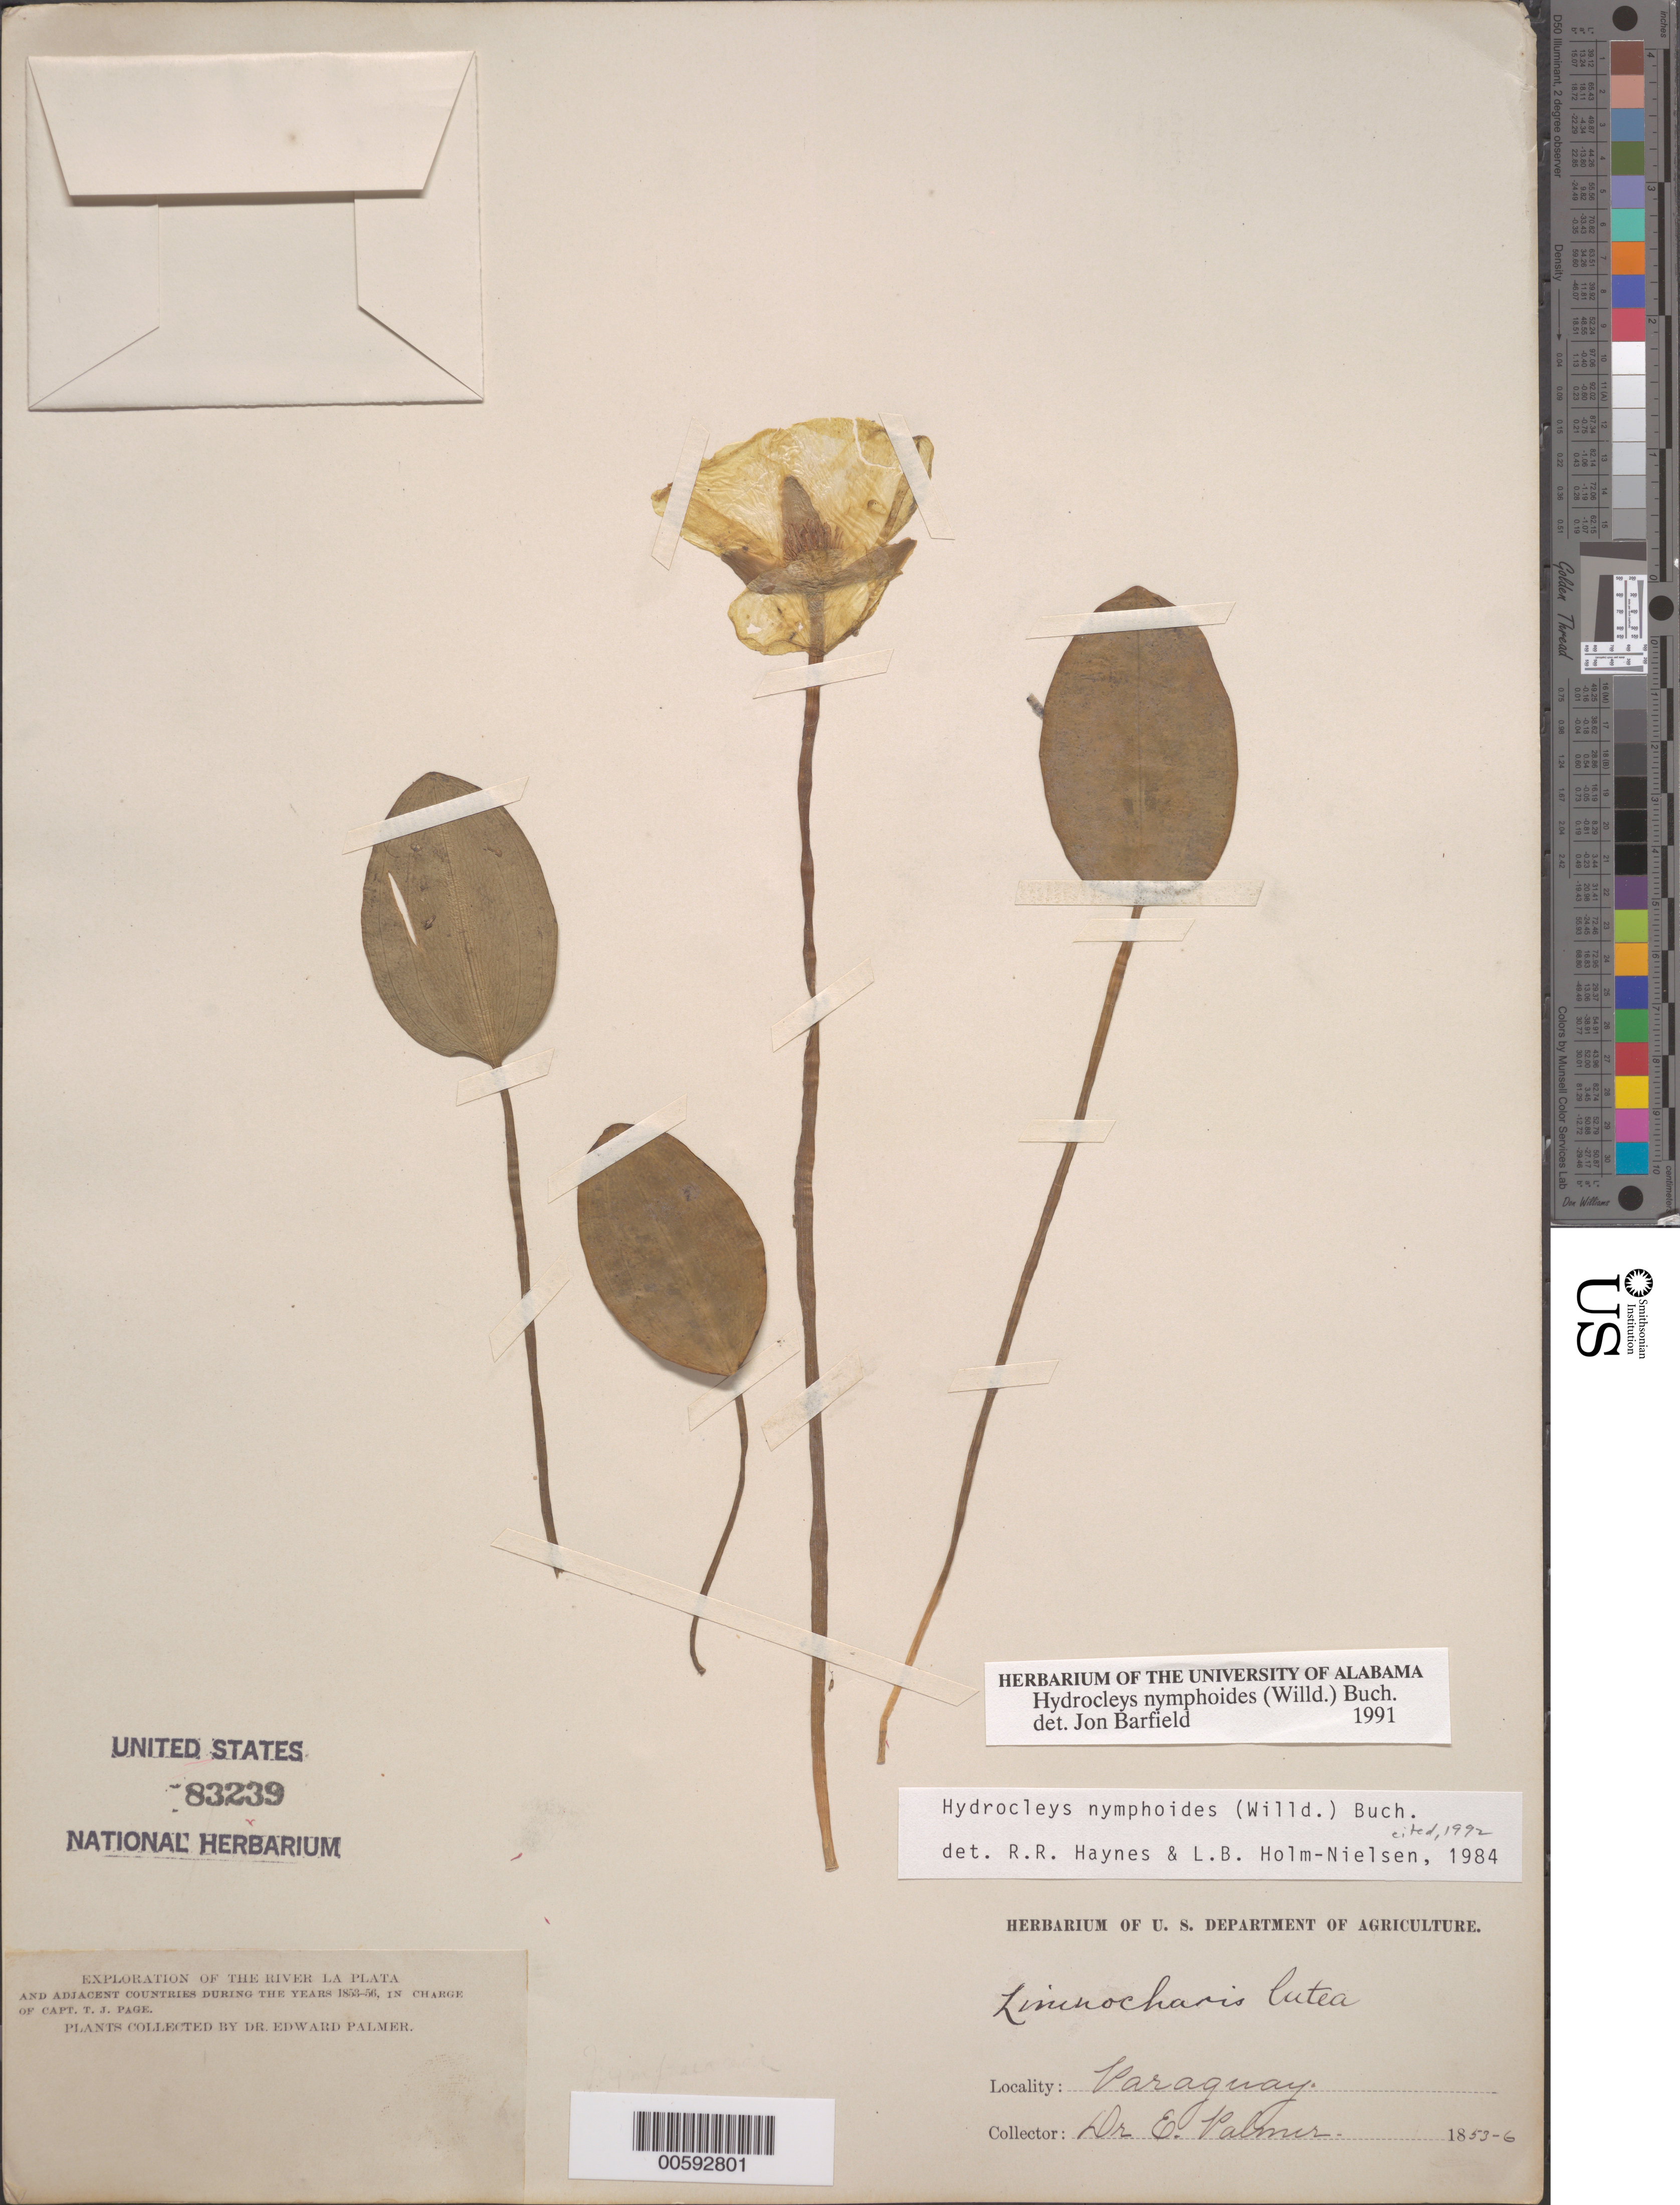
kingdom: Plantae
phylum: Tracheophyta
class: Liliopsida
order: Alismatales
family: Alismataceae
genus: Hydrocleys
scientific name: Hydrocleys nymphoides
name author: (Humb. & Bonpl. ex Willd.) Buchenau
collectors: E. Palmer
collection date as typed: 1853 to -- --- 1856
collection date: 1853/1856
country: Paraguay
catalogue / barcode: US 83239